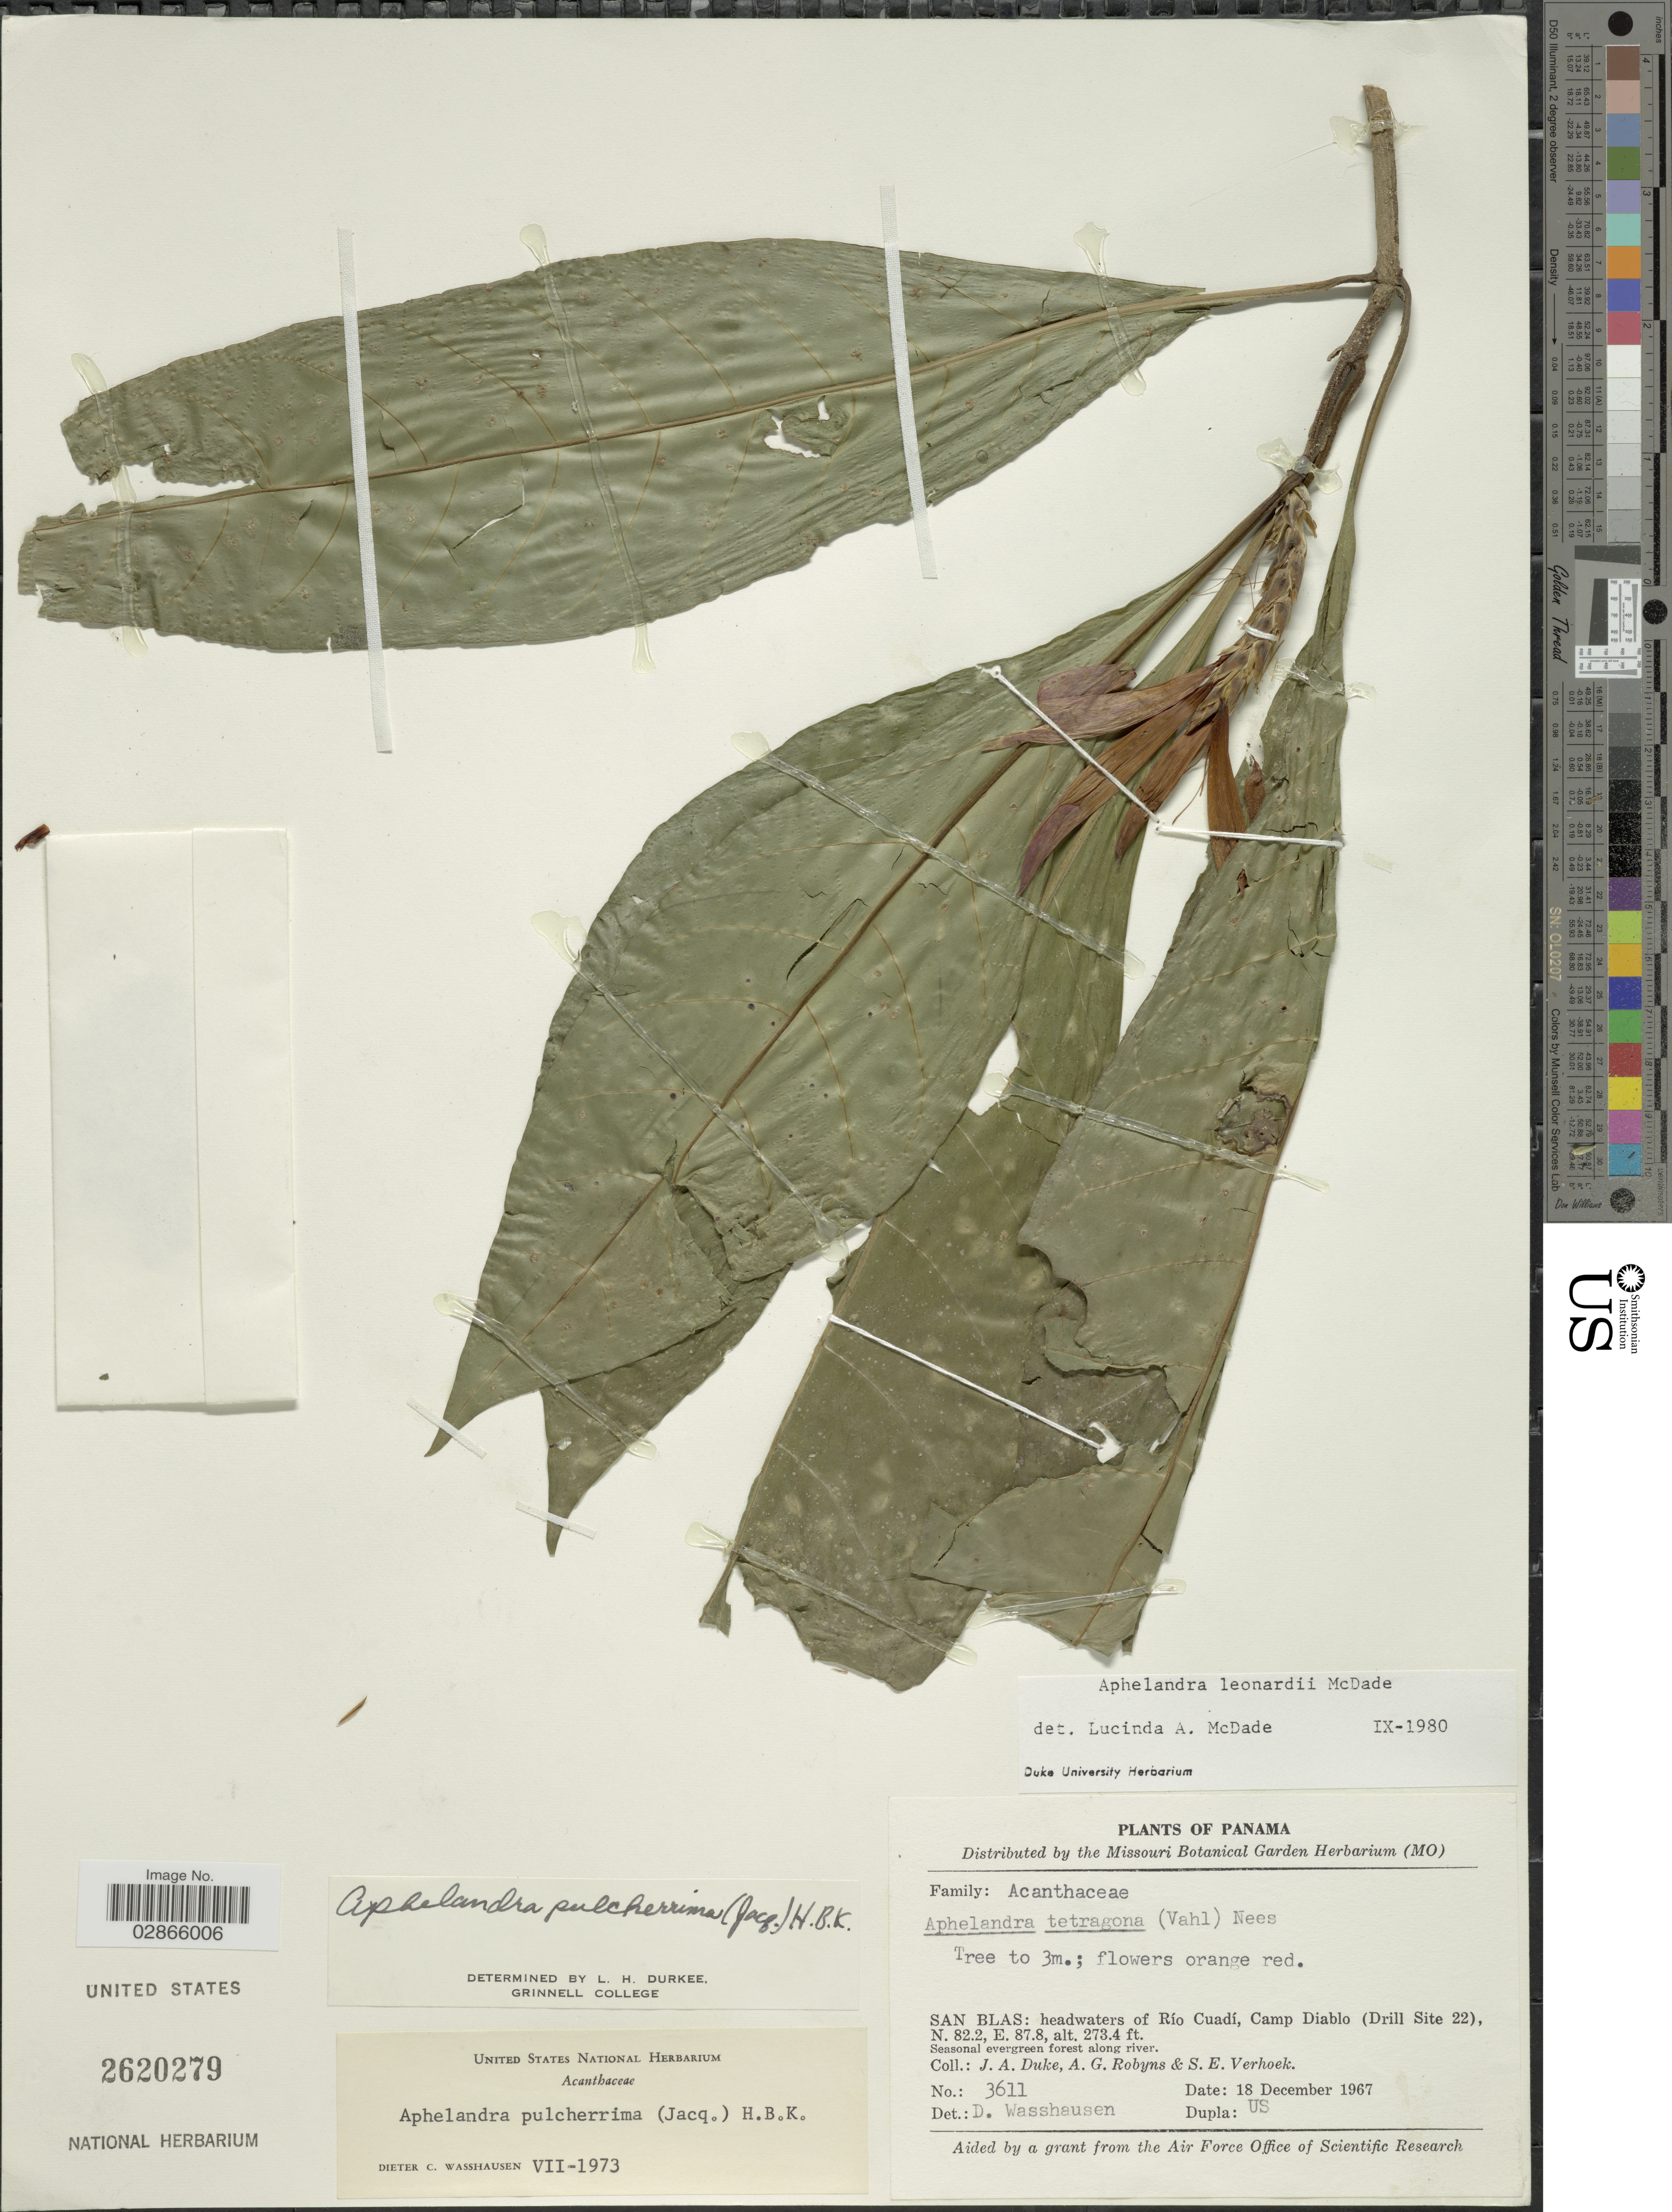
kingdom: Plantae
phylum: Tracheophyta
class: Magnoliopsida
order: Lamiales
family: Acanthaceae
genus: Aphelandra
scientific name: Aphelandra leonardii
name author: McDade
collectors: J. A. Duke, A. G. Robyns & S. Verhoek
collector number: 3611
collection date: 1967-12-18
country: Panama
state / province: Kuna Yala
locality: San Blas: headwaters of Río Cuadí, Camp Diablo (Drill Site 22).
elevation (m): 83.3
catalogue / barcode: US 2620279